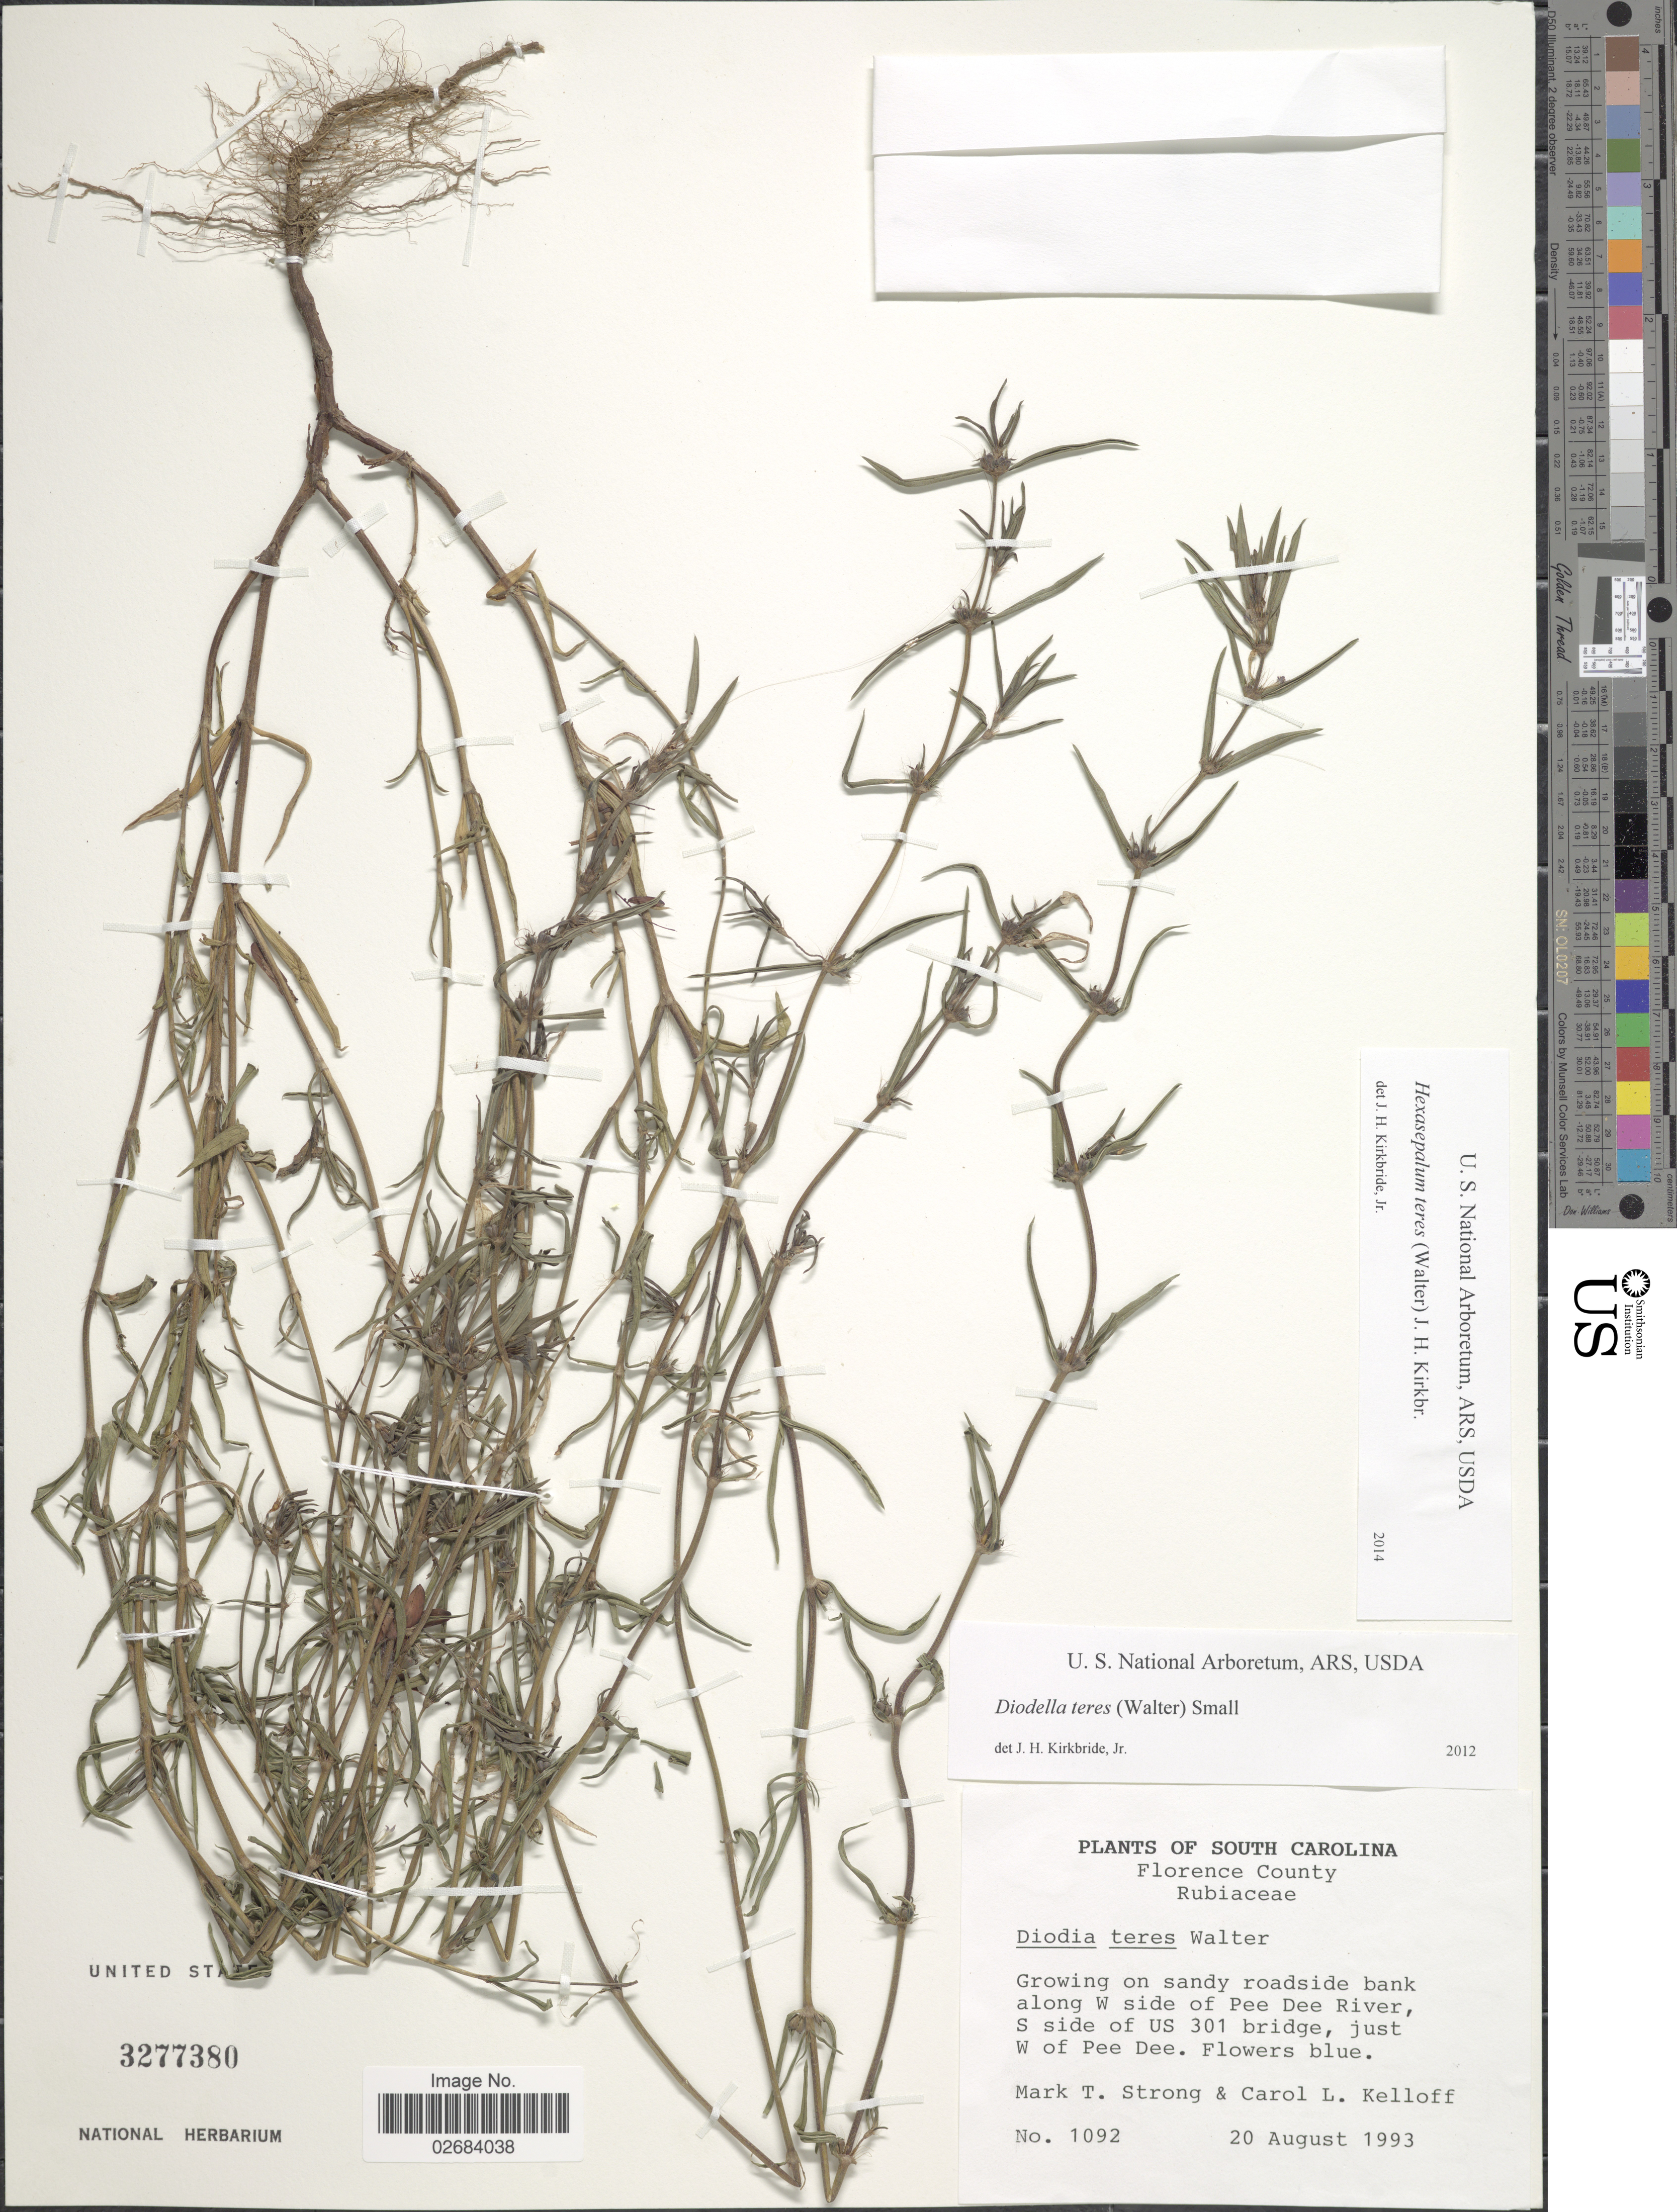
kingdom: Plantae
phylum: Tracheophyta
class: Magnoliopsida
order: Gentianales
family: Rubiaceae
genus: Diodia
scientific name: Diodia teres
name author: Walter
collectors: M. T. Strong & C. L. Kelloff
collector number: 1092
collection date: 1993-08-20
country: United States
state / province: South Carolina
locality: Florence County, on sandy roadside bank along W side of Pee Dee River, S side of US 301 bridge, just W of Pee Dee.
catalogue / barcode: US 3277380